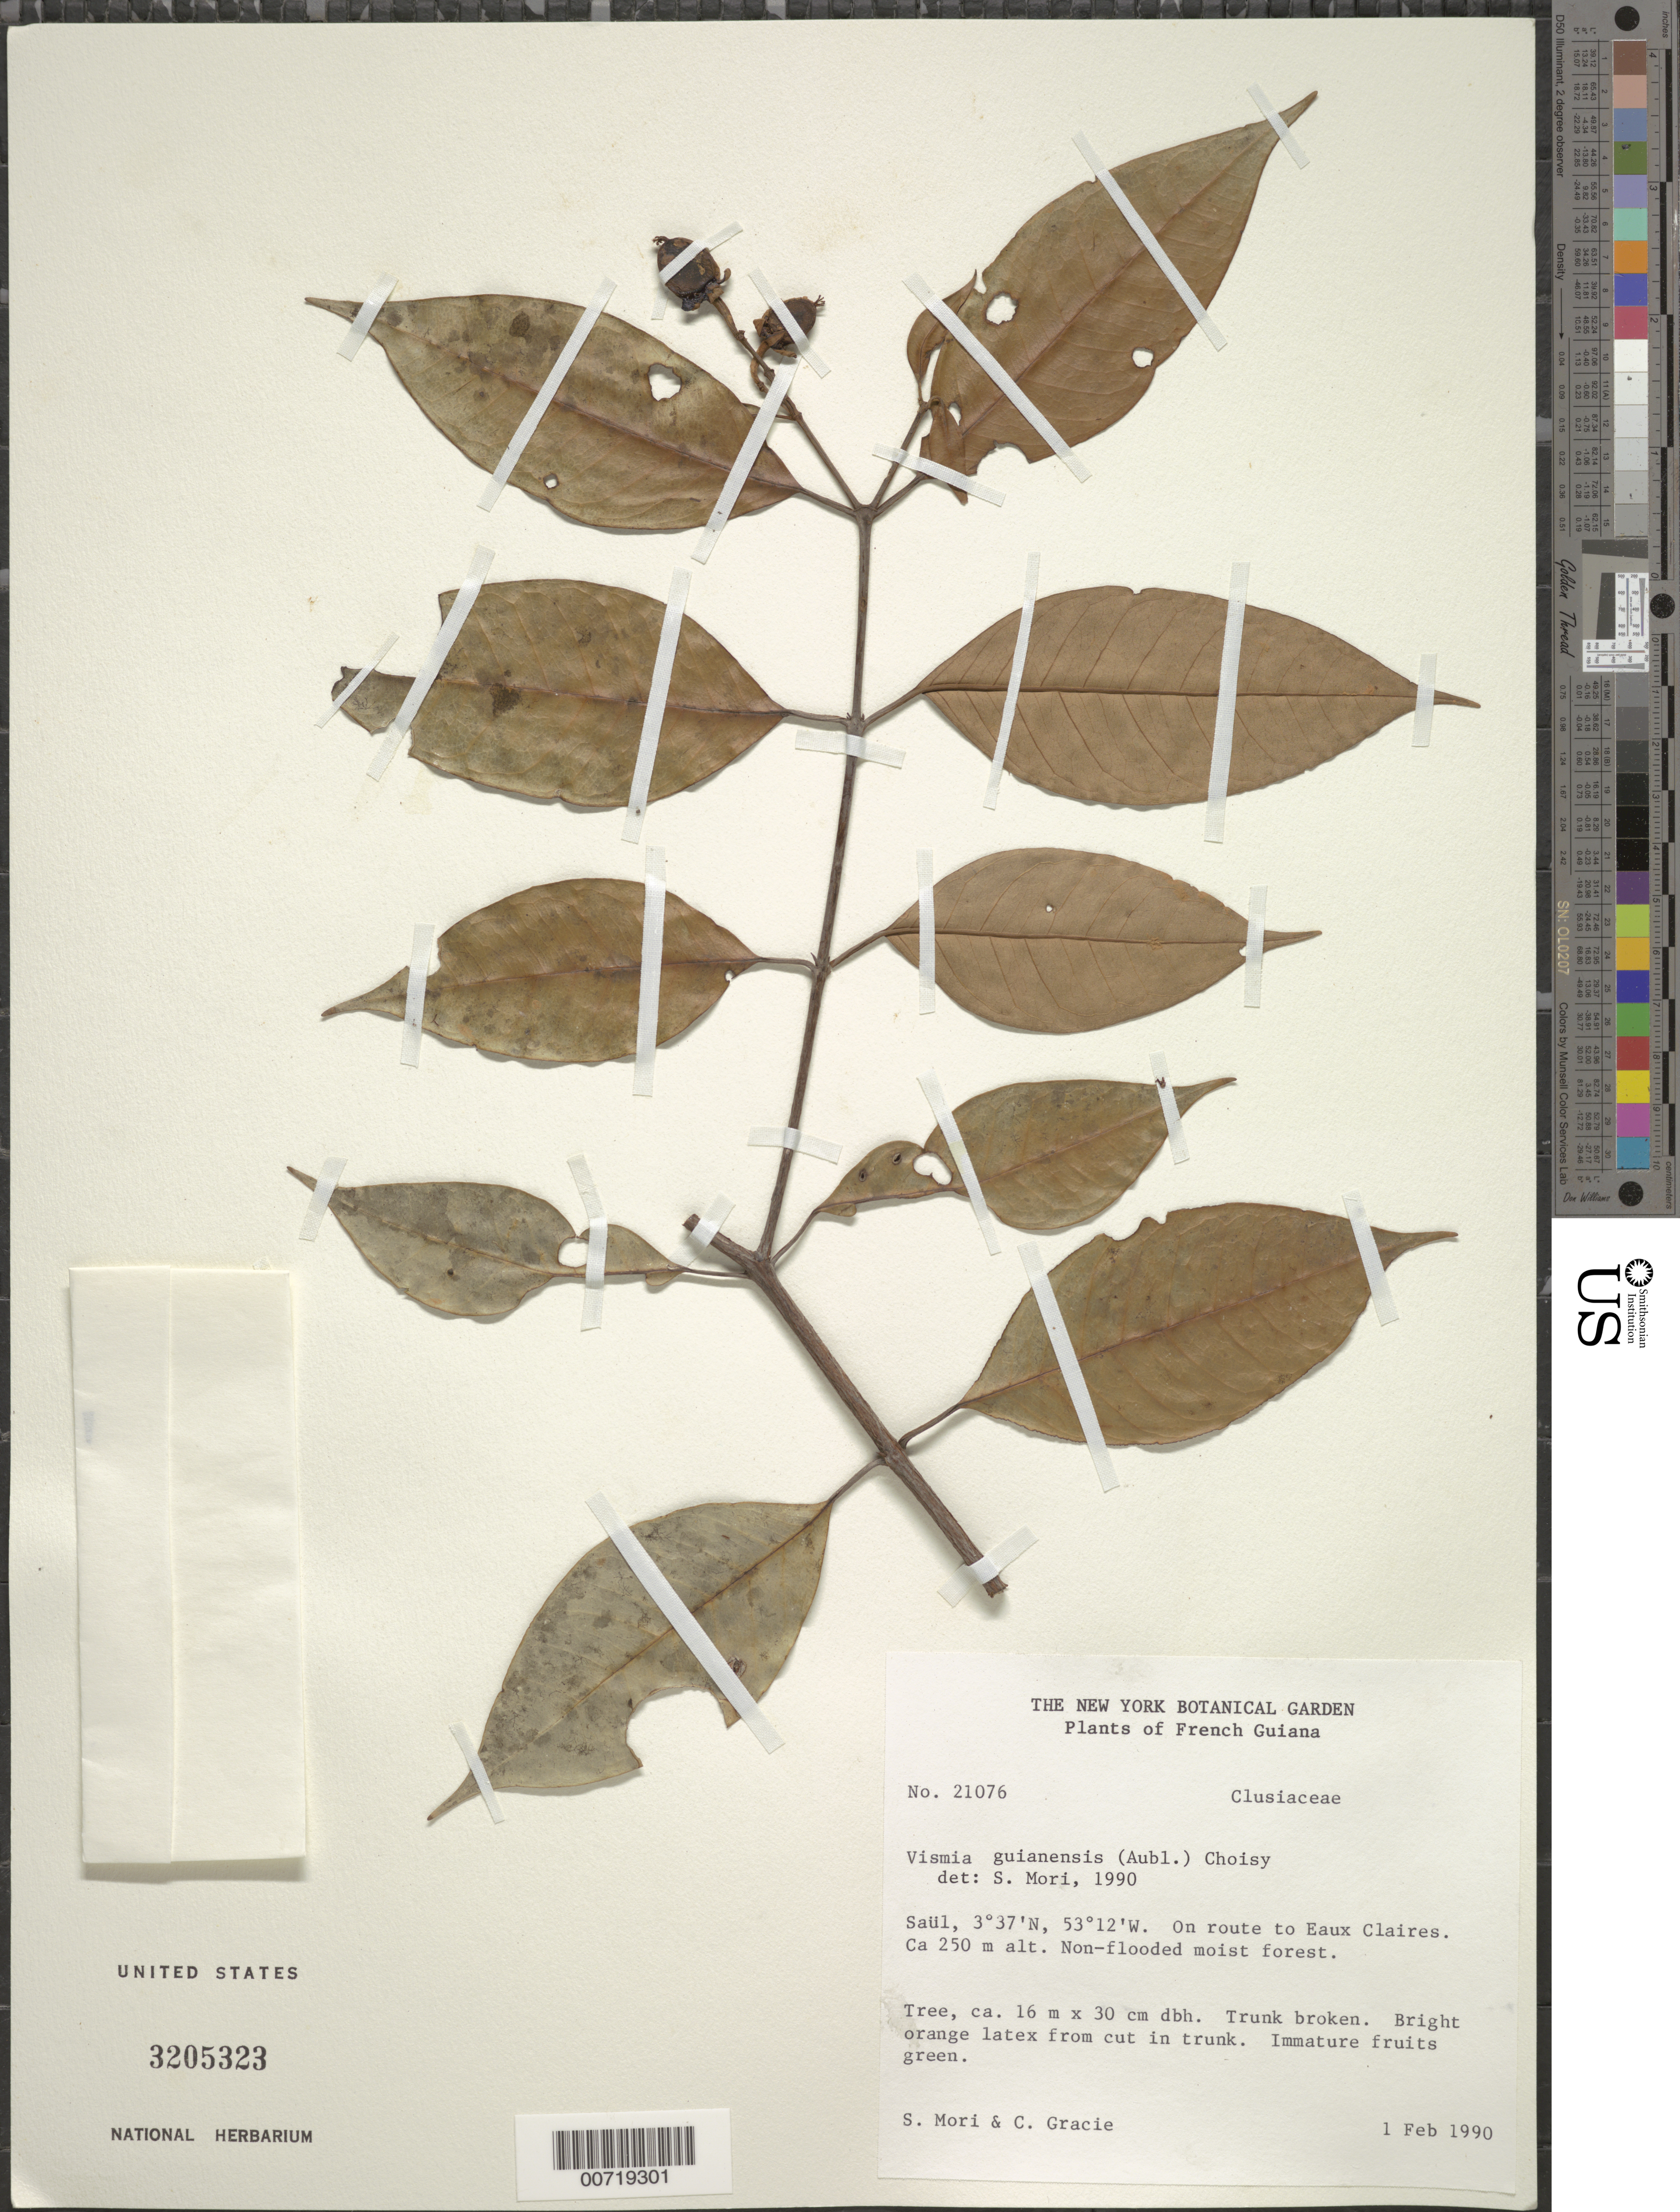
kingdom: Plantae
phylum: Tracheophyta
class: Magnoliopsida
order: Malpighiales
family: Hypericaceae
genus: Vismia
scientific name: Vismia guianensis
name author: (Aubl.) Pers.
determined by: Mori, Scott A.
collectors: S. Mori & C. A. Gracie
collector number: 21076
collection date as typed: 1-Feb-90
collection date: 1990-02-01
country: French Guiana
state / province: Saint-Laurent-du-Maroni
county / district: Saül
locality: Eaux Claires, on road to, Saül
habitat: Non flooded moist forest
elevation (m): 250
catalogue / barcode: US 3205323